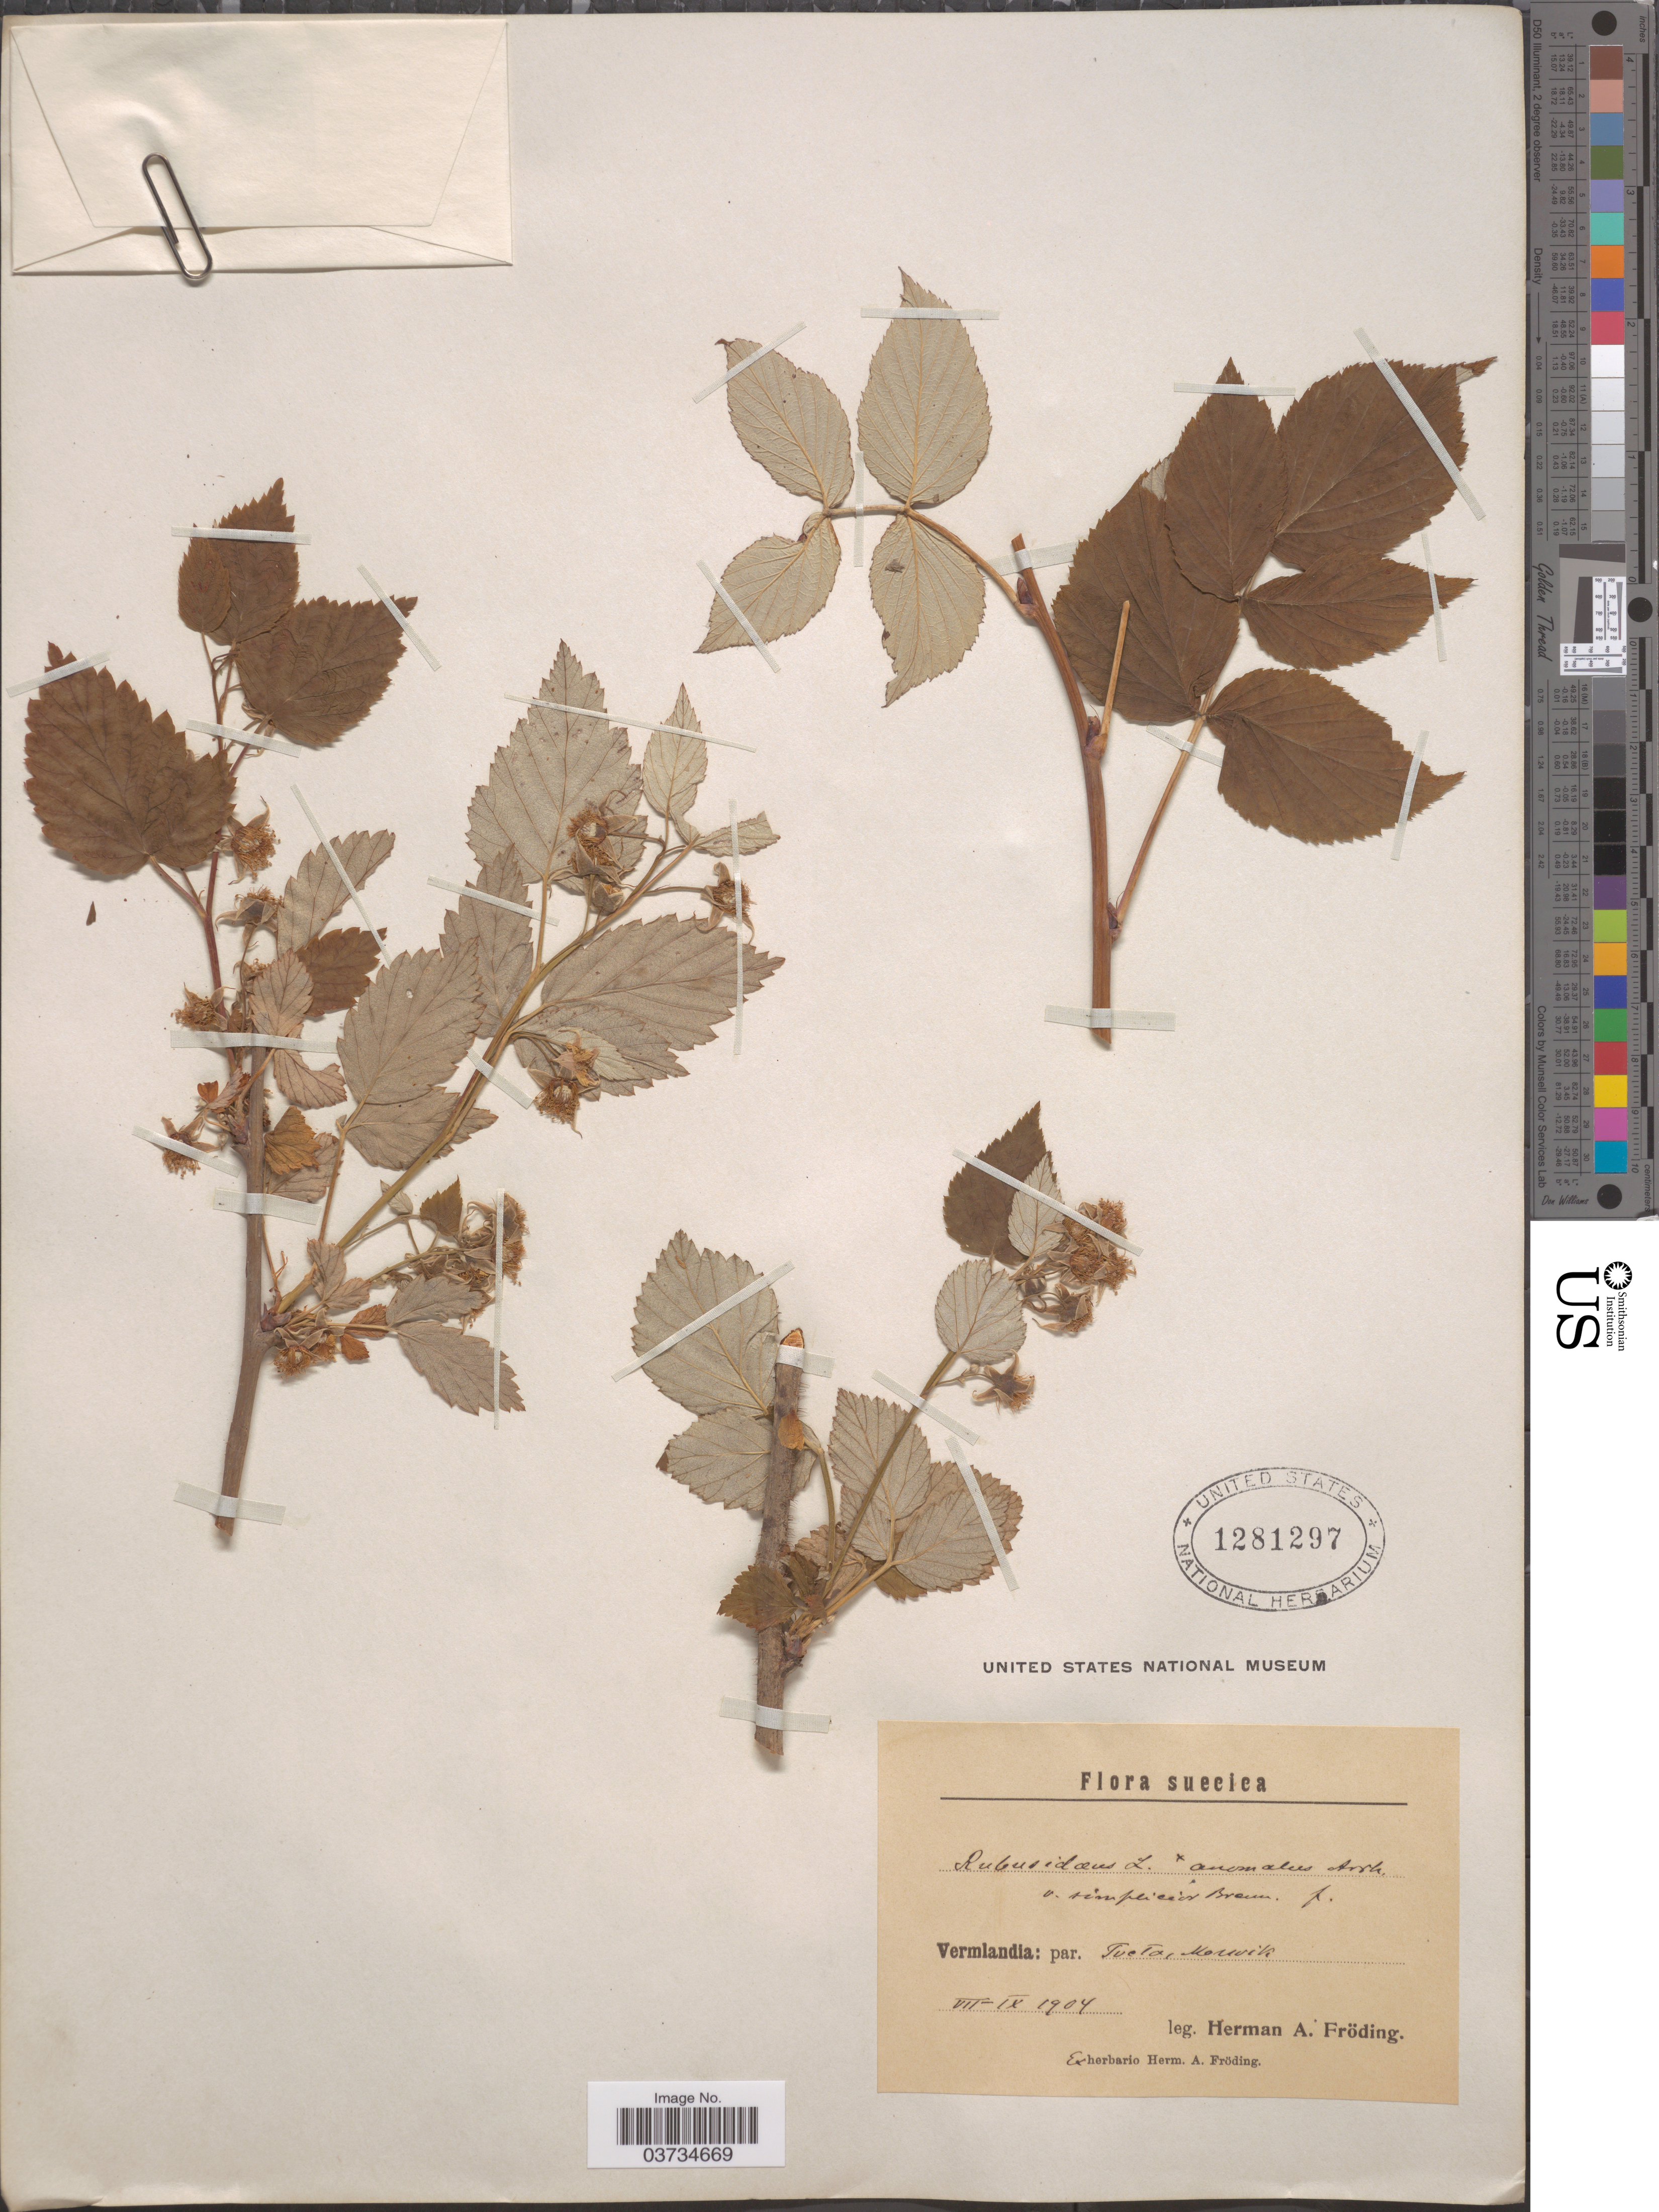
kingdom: Plantae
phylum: Tracheophyta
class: Magnoliopsida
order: Rosales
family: Rosaceae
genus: Rubus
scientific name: Rubus idaeus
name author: L.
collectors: H. Froding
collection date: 1904-07/1904-09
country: Sweden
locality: Suecica. Vermlandia: par. Tveta, Morvik.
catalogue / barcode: US 1281297